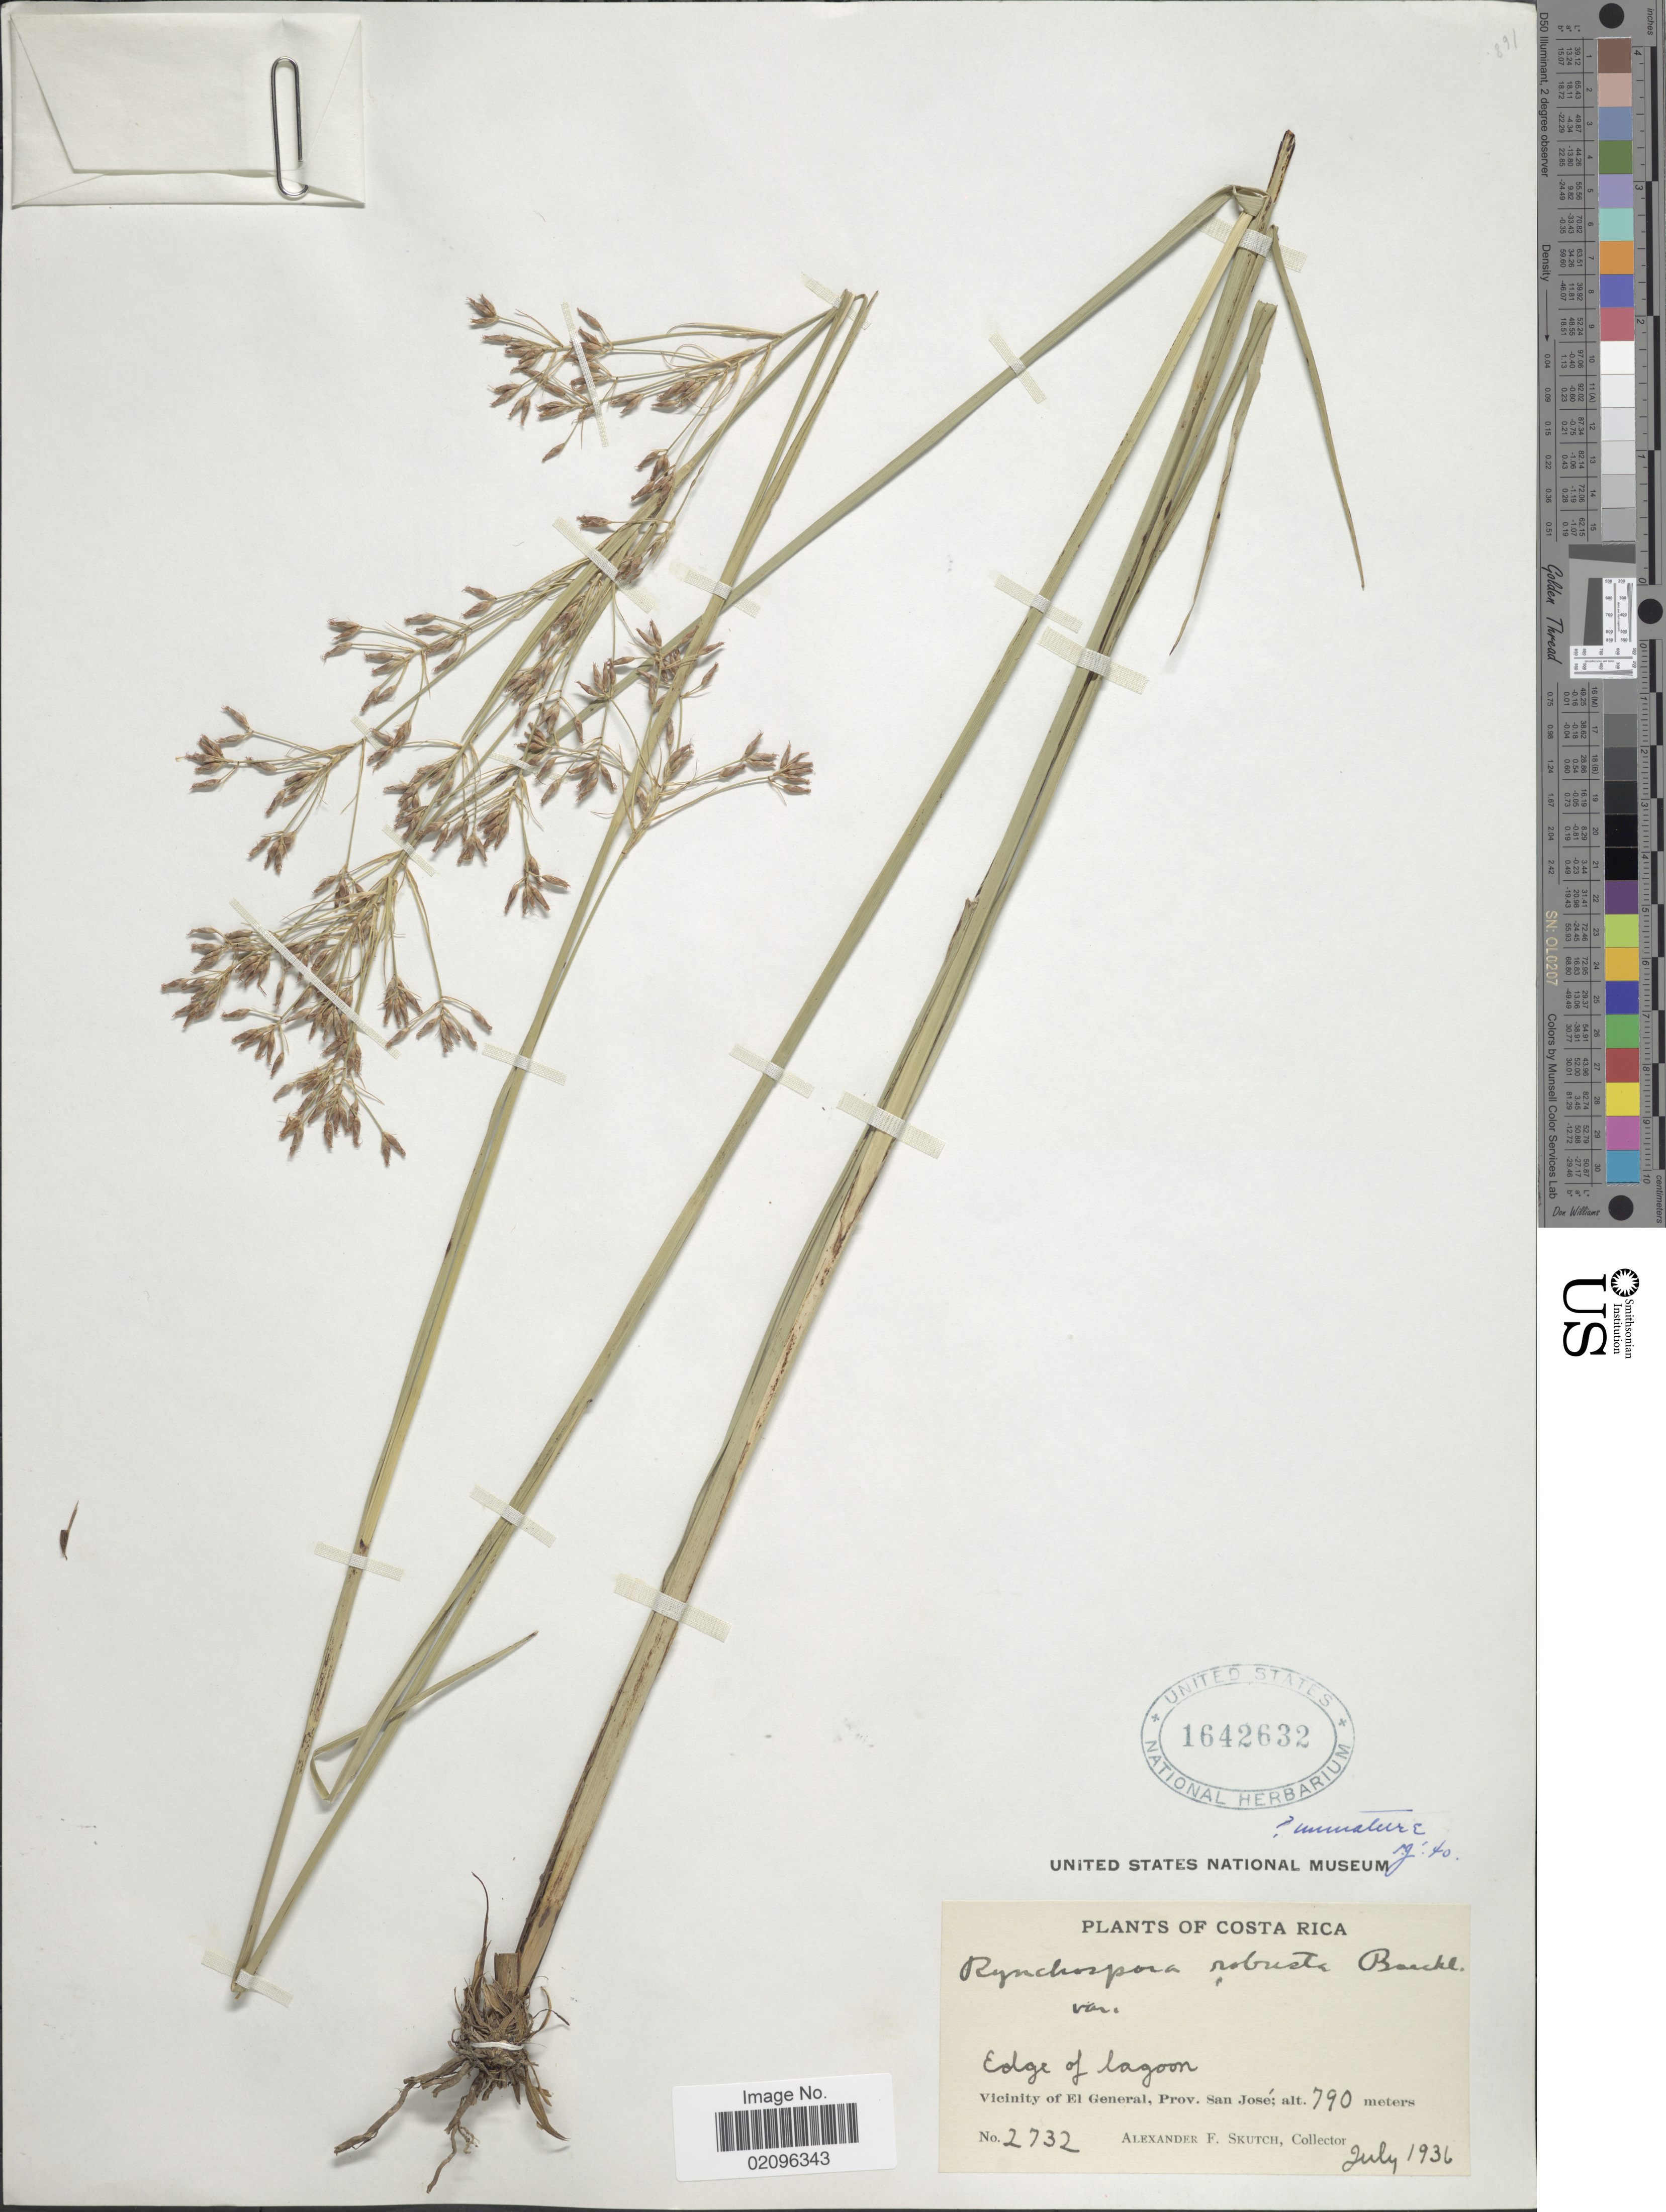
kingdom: Plantae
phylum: Tracheophyta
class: Liliopsida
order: Poales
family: Cyperaceae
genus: Rhynchospora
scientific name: Rhynchospora robusta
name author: (Kunth) Boeckeler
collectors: A. F. Skutch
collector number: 2732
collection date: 1936-07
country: Costa Rica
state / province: San José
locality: Costa Rica, Edge of lagoon, Vicinity of El General, Prov. San José.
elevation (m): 790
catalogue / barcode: US 1642632